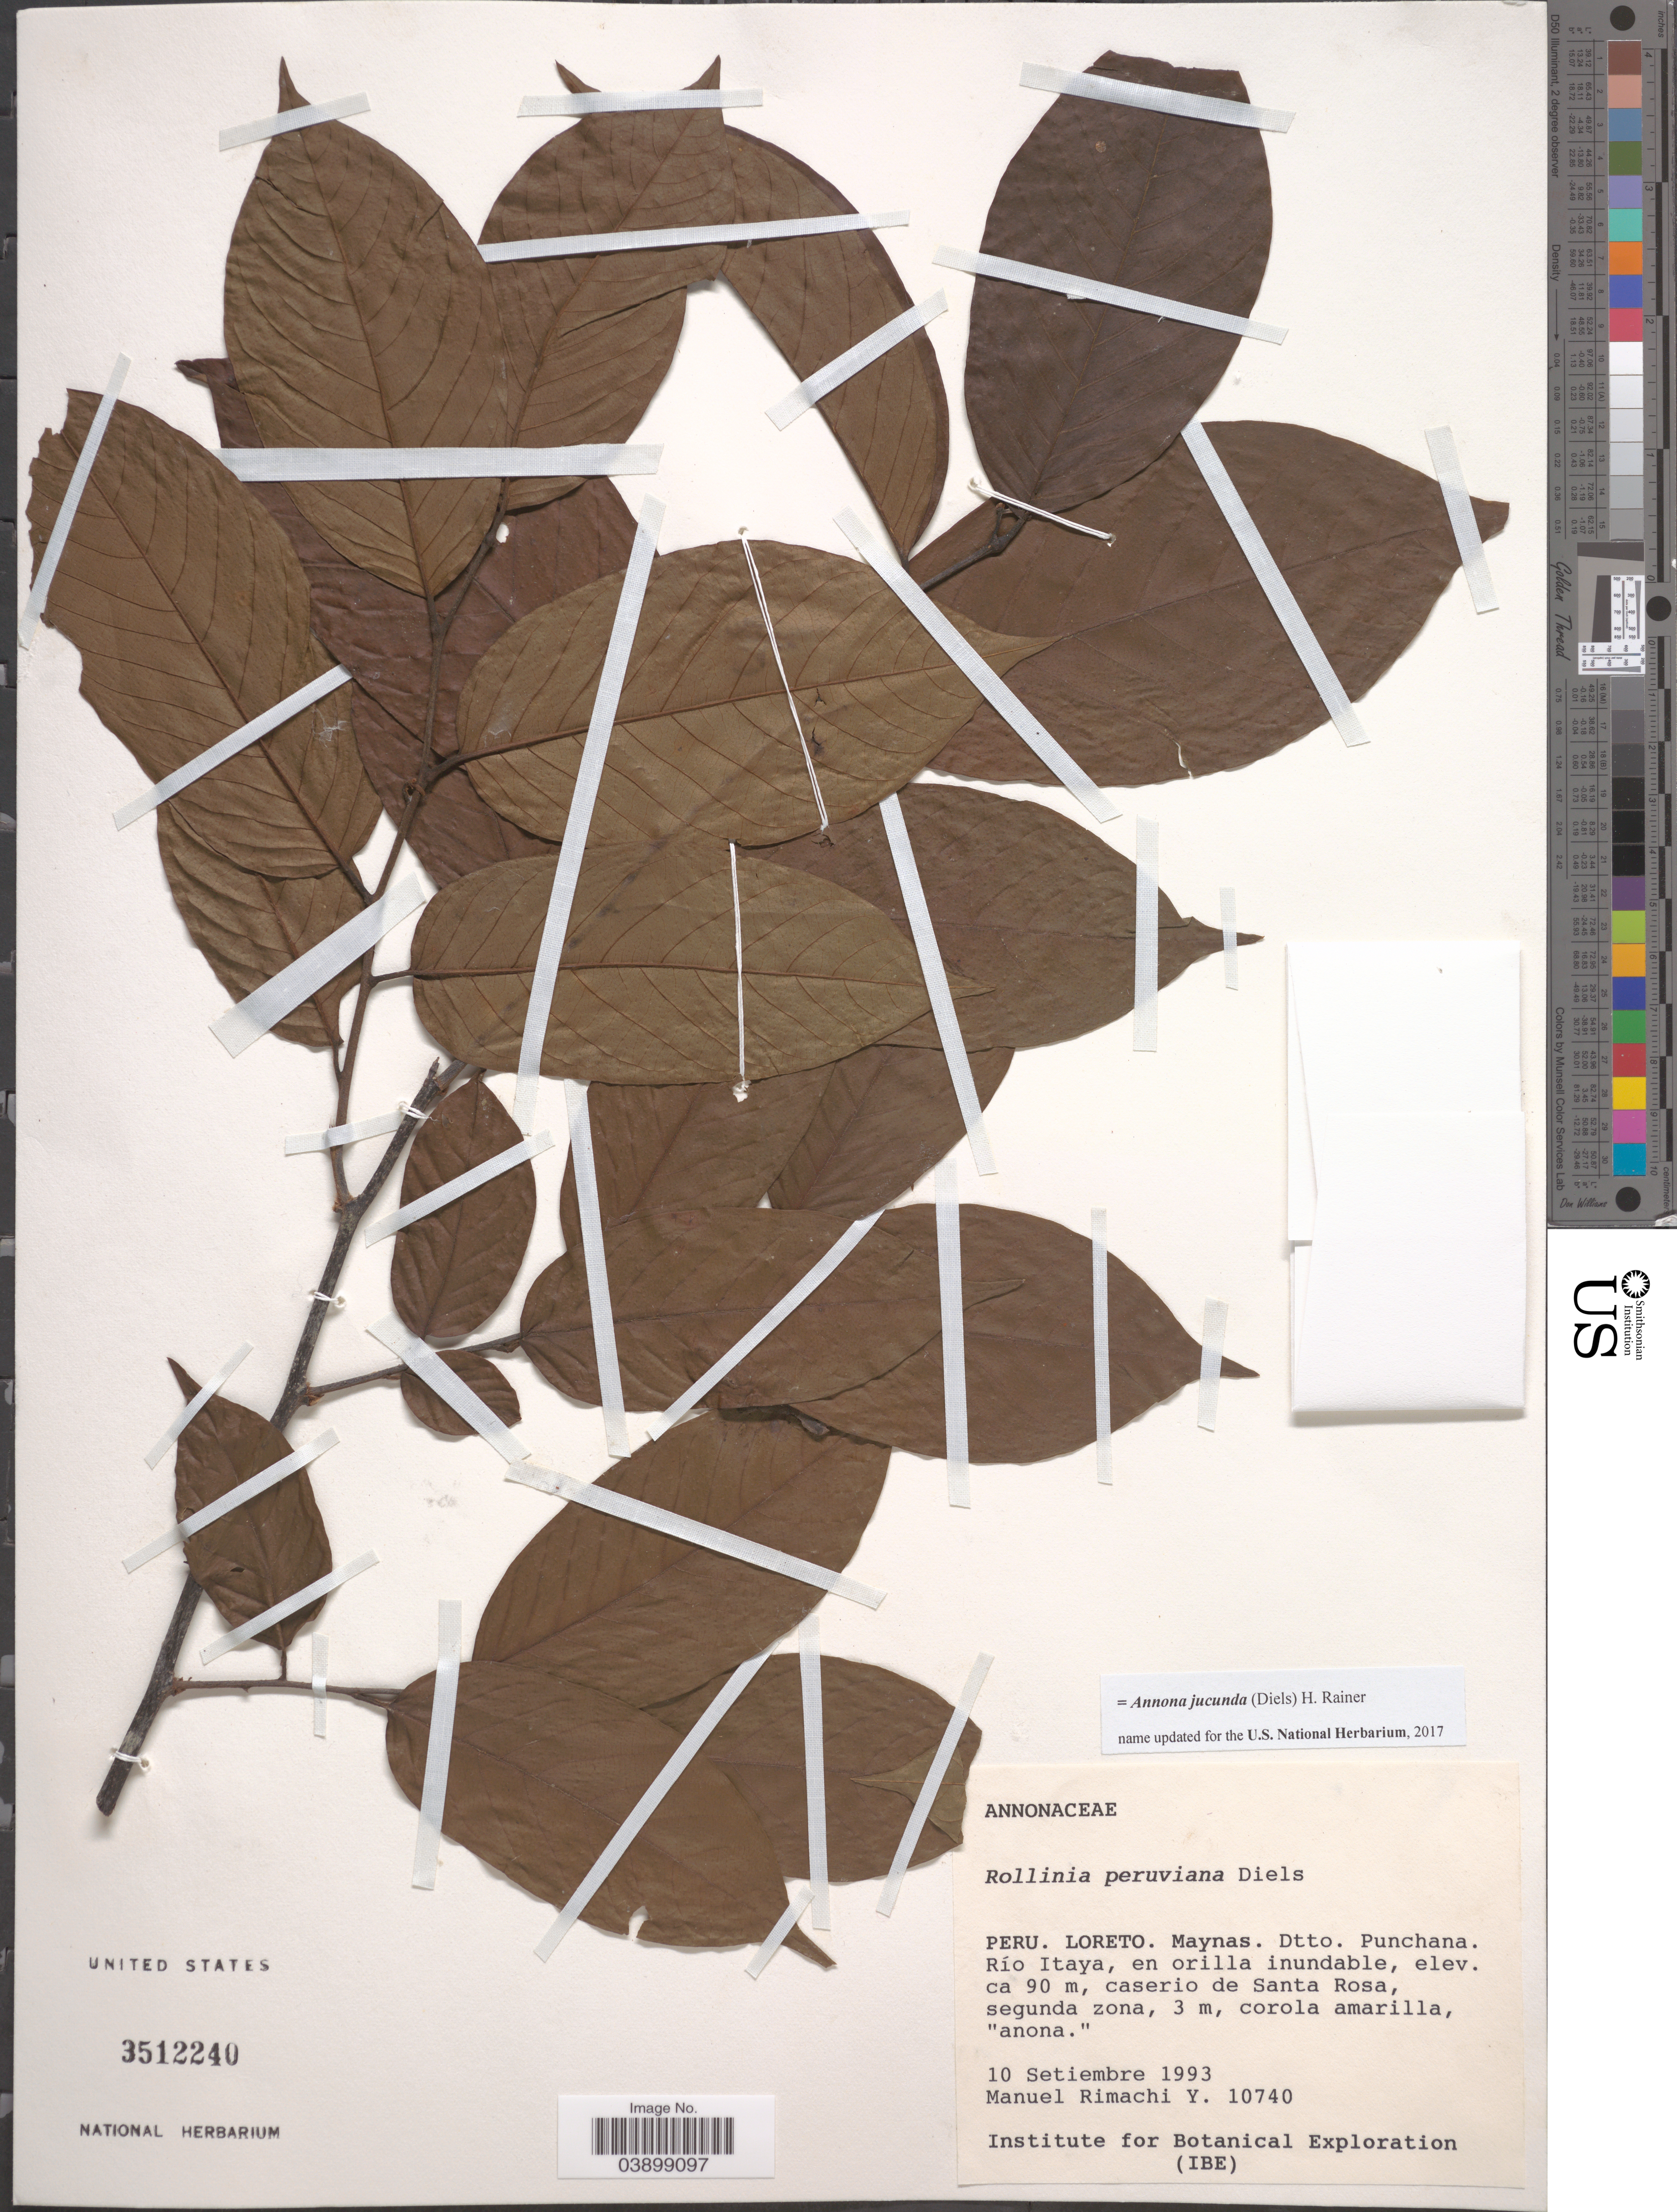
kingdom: Plantae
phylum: Tracheophyta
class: Magnoliopsida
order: Magnoliales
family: Annonaceae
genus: Annona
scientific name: Annona jucunda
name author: (Diels) H. Rainer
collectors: M. Rimachi Y.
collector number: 10740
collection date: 1993-09-10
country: Peru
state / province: Loreto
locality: Maynas. Dtto. Punchana. Río Itaya, en orilla inundable, caserio de Santa Rosa.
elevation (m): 90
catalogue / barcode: US 3512240